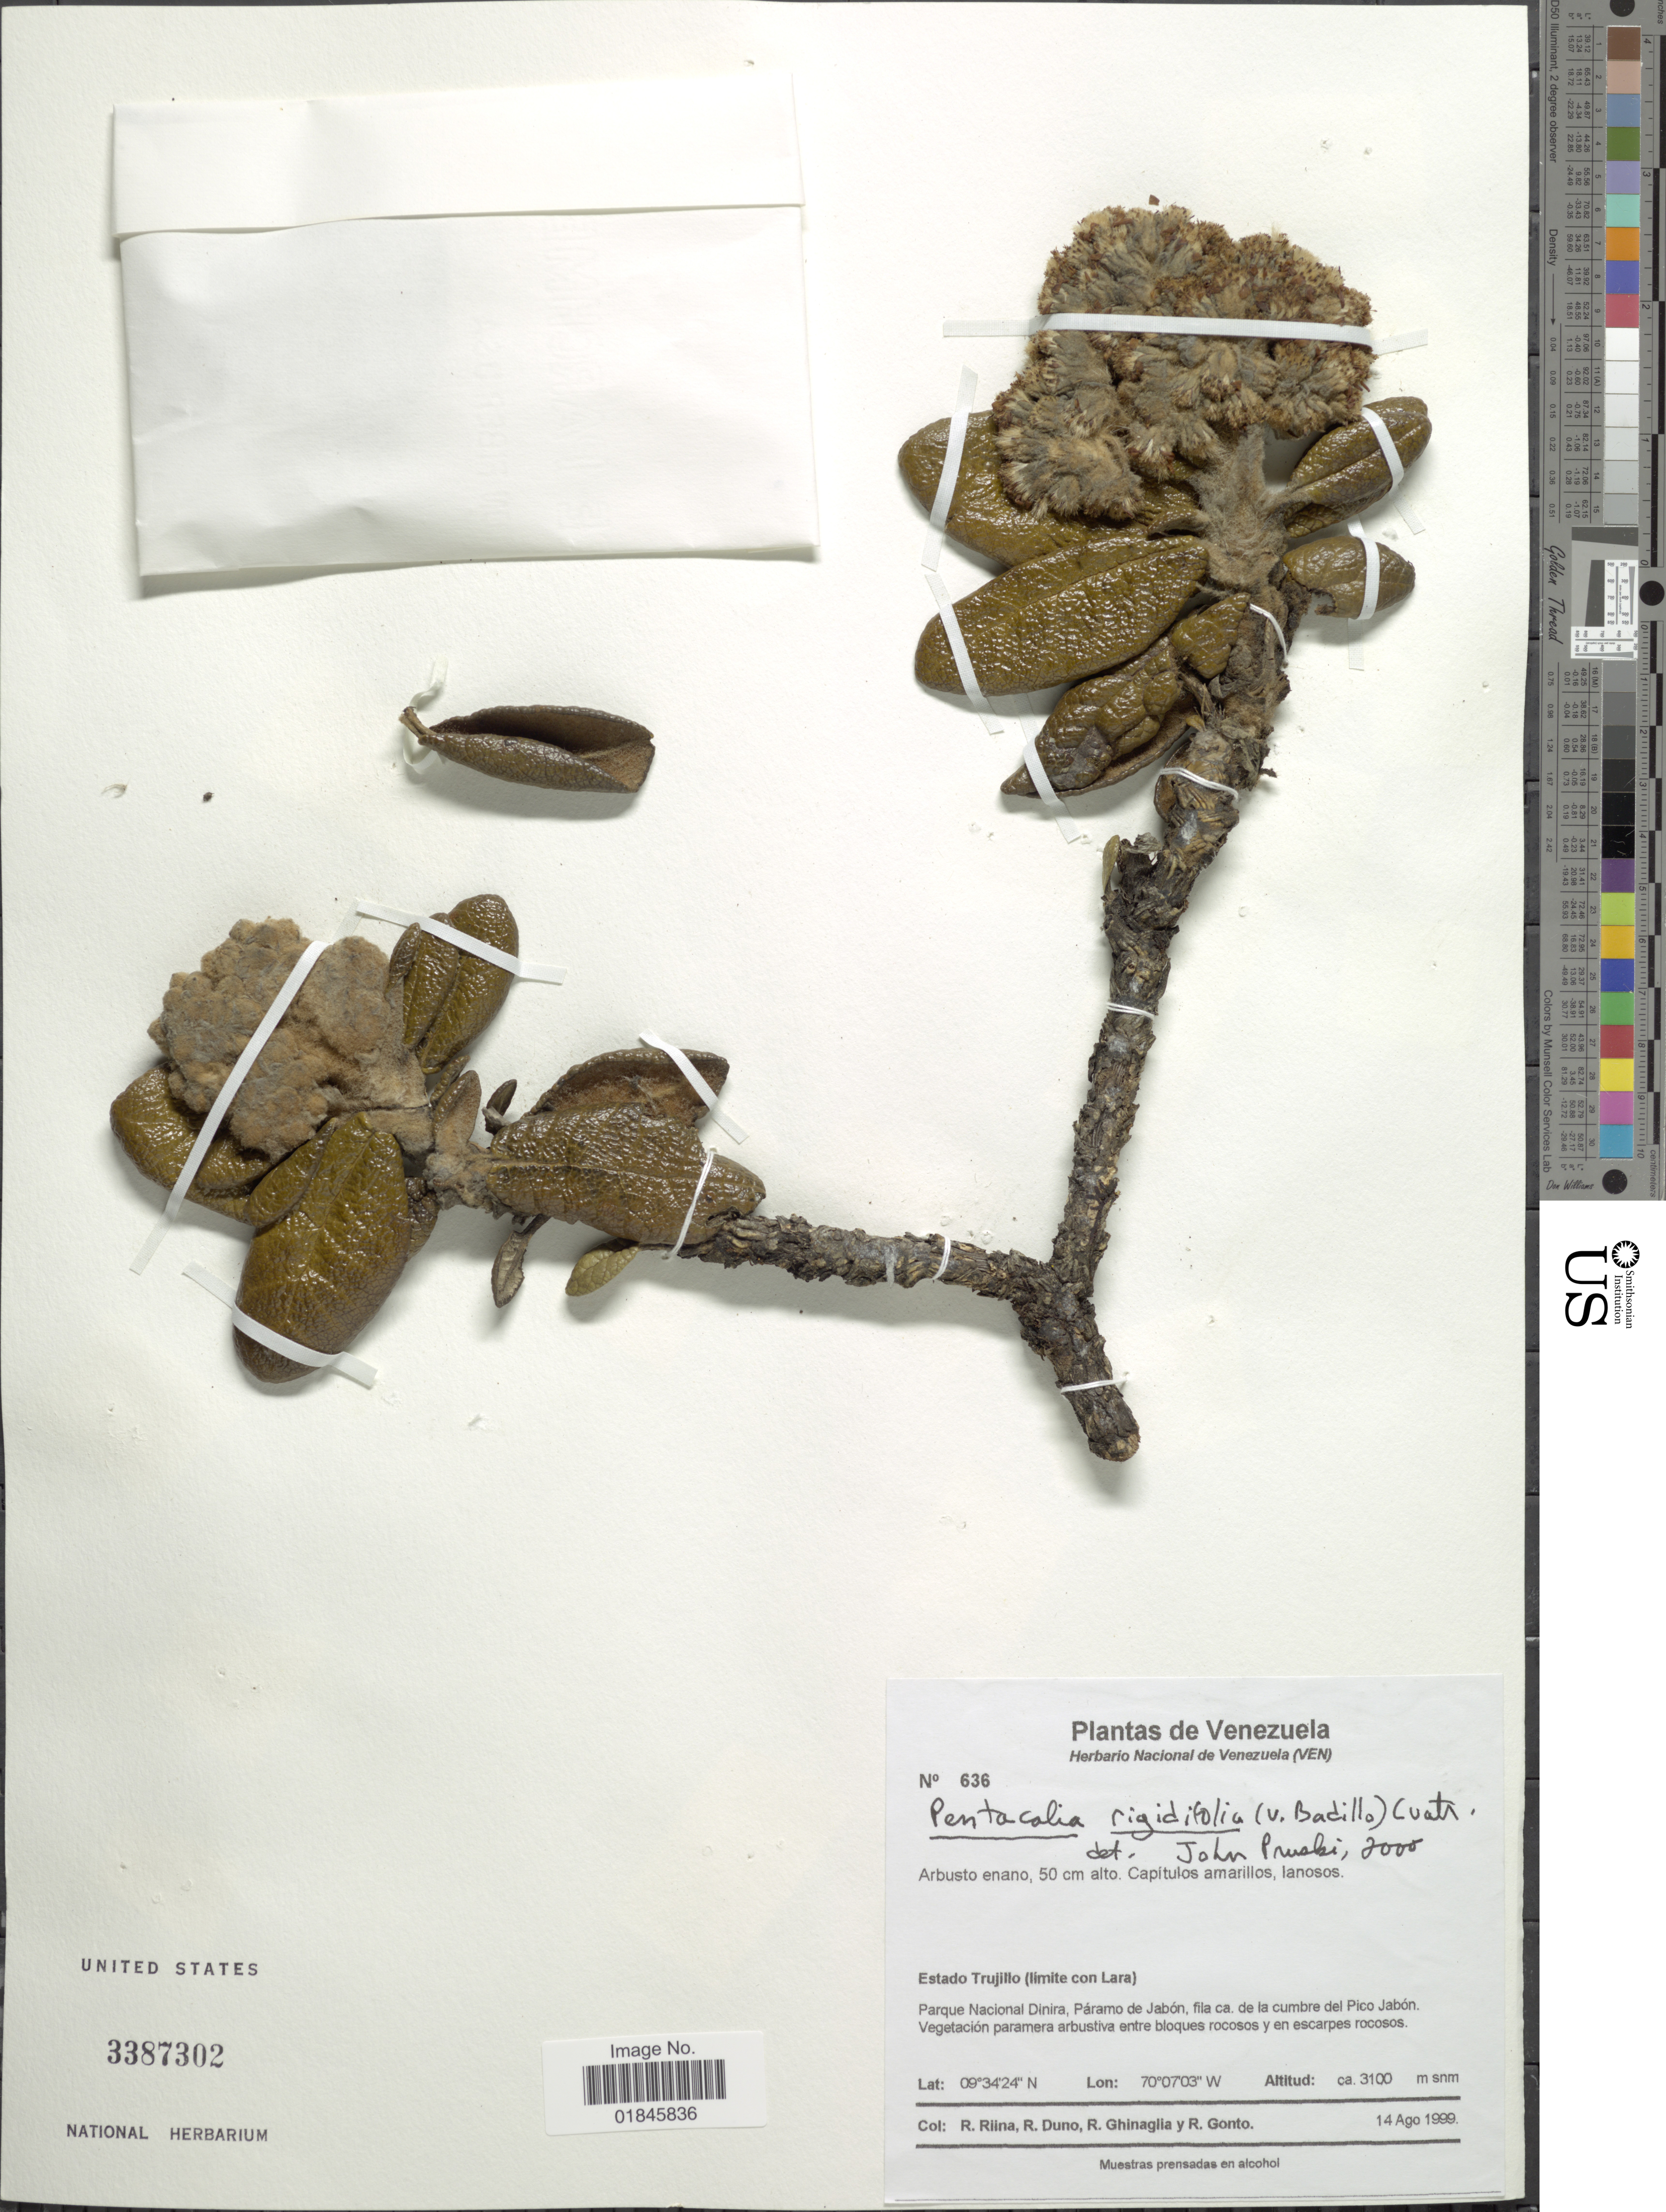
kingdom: Plantae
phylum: Tracheophyta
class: Magnoliopsida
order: Asterales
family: Asteraceae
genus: Pentacalia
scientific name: Pentacalia rigidifolia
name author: (V.M. Badillo) Cuatrec.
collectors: R. Riina, R. Duno de Stefano, R. Ghinaglia & R. Gonto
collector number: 636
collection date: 1999-08-14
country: Venezuela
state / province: Trujillo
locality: Estado Trujillo (limite con Lara). Parque Nacional Dinira, Páramo de Jabón, fila ca. de la cumbre del Pico Jabón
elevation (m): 3100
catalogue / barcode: US 3387302